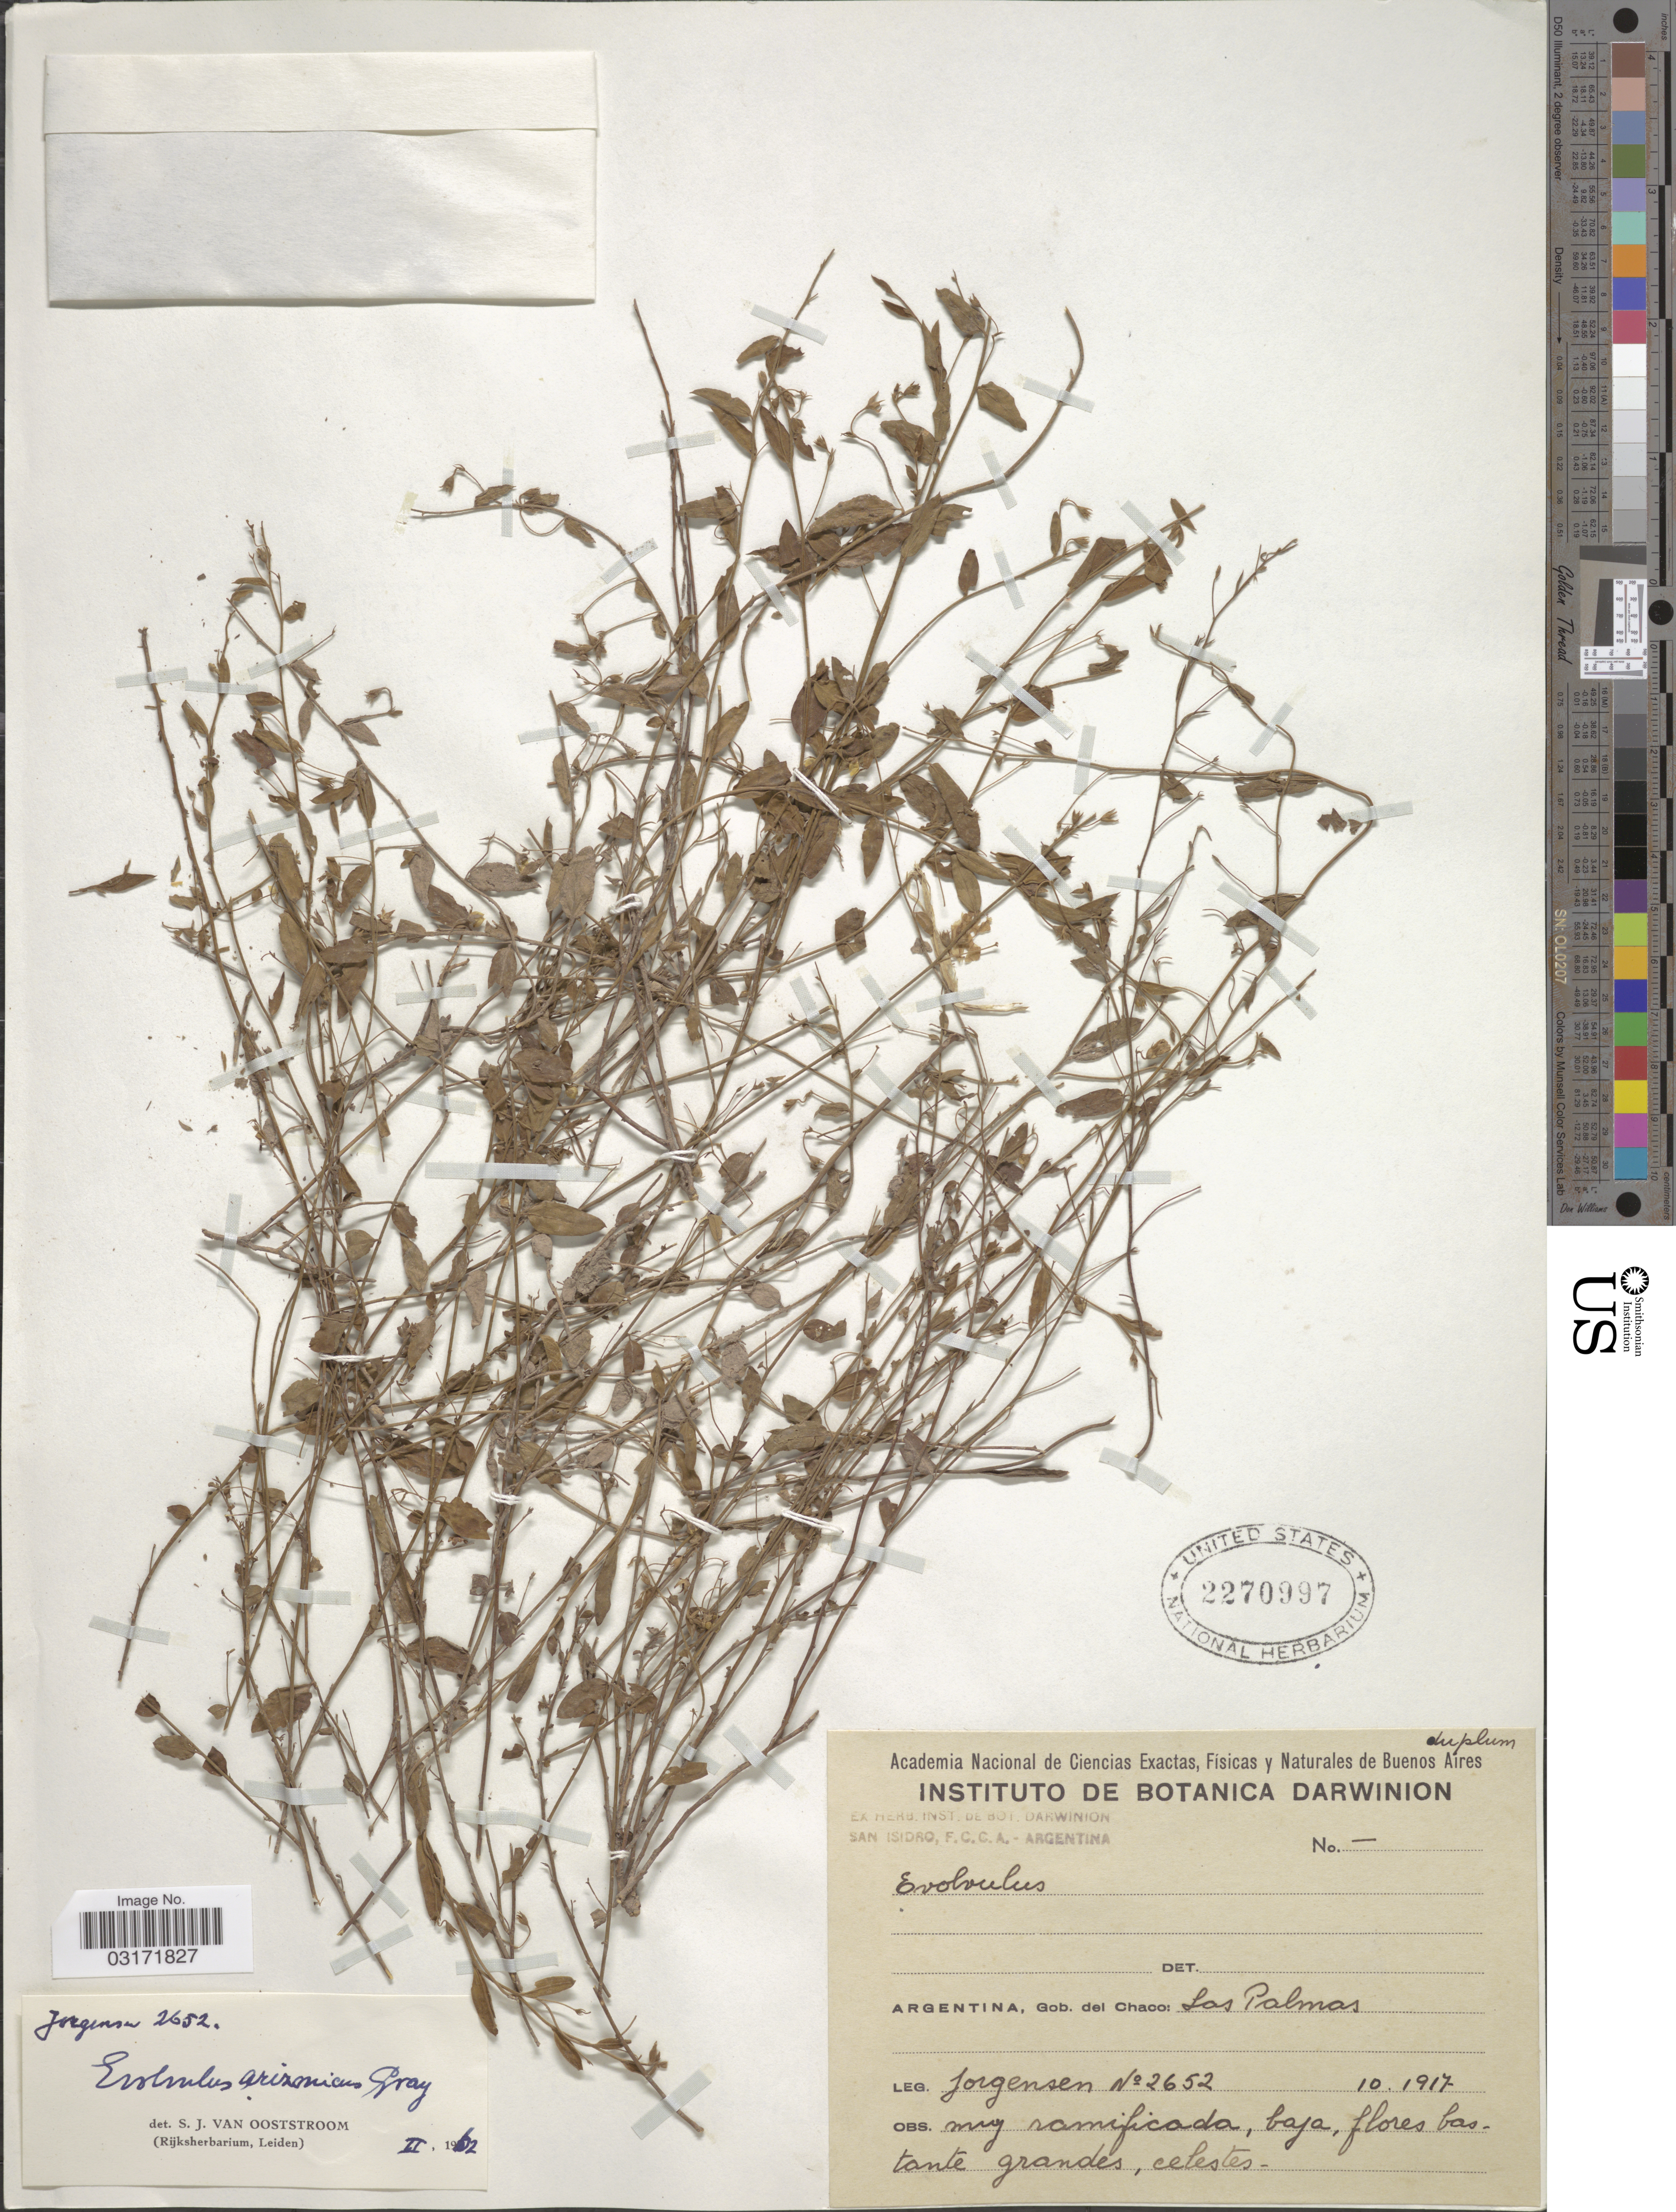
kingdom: Plantae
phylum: Tracheophyta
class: Magnoliopsida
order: Solanales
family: Convolvulaceae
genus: Evolvulus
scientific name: Evolvulus arizonicus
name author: A. Gray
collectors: Jorgensen, --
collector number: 2652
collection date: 1917-10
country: Argentina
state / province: Chaco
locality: Gob. del Chaco: Las Palmas.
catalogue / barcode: US 2270997